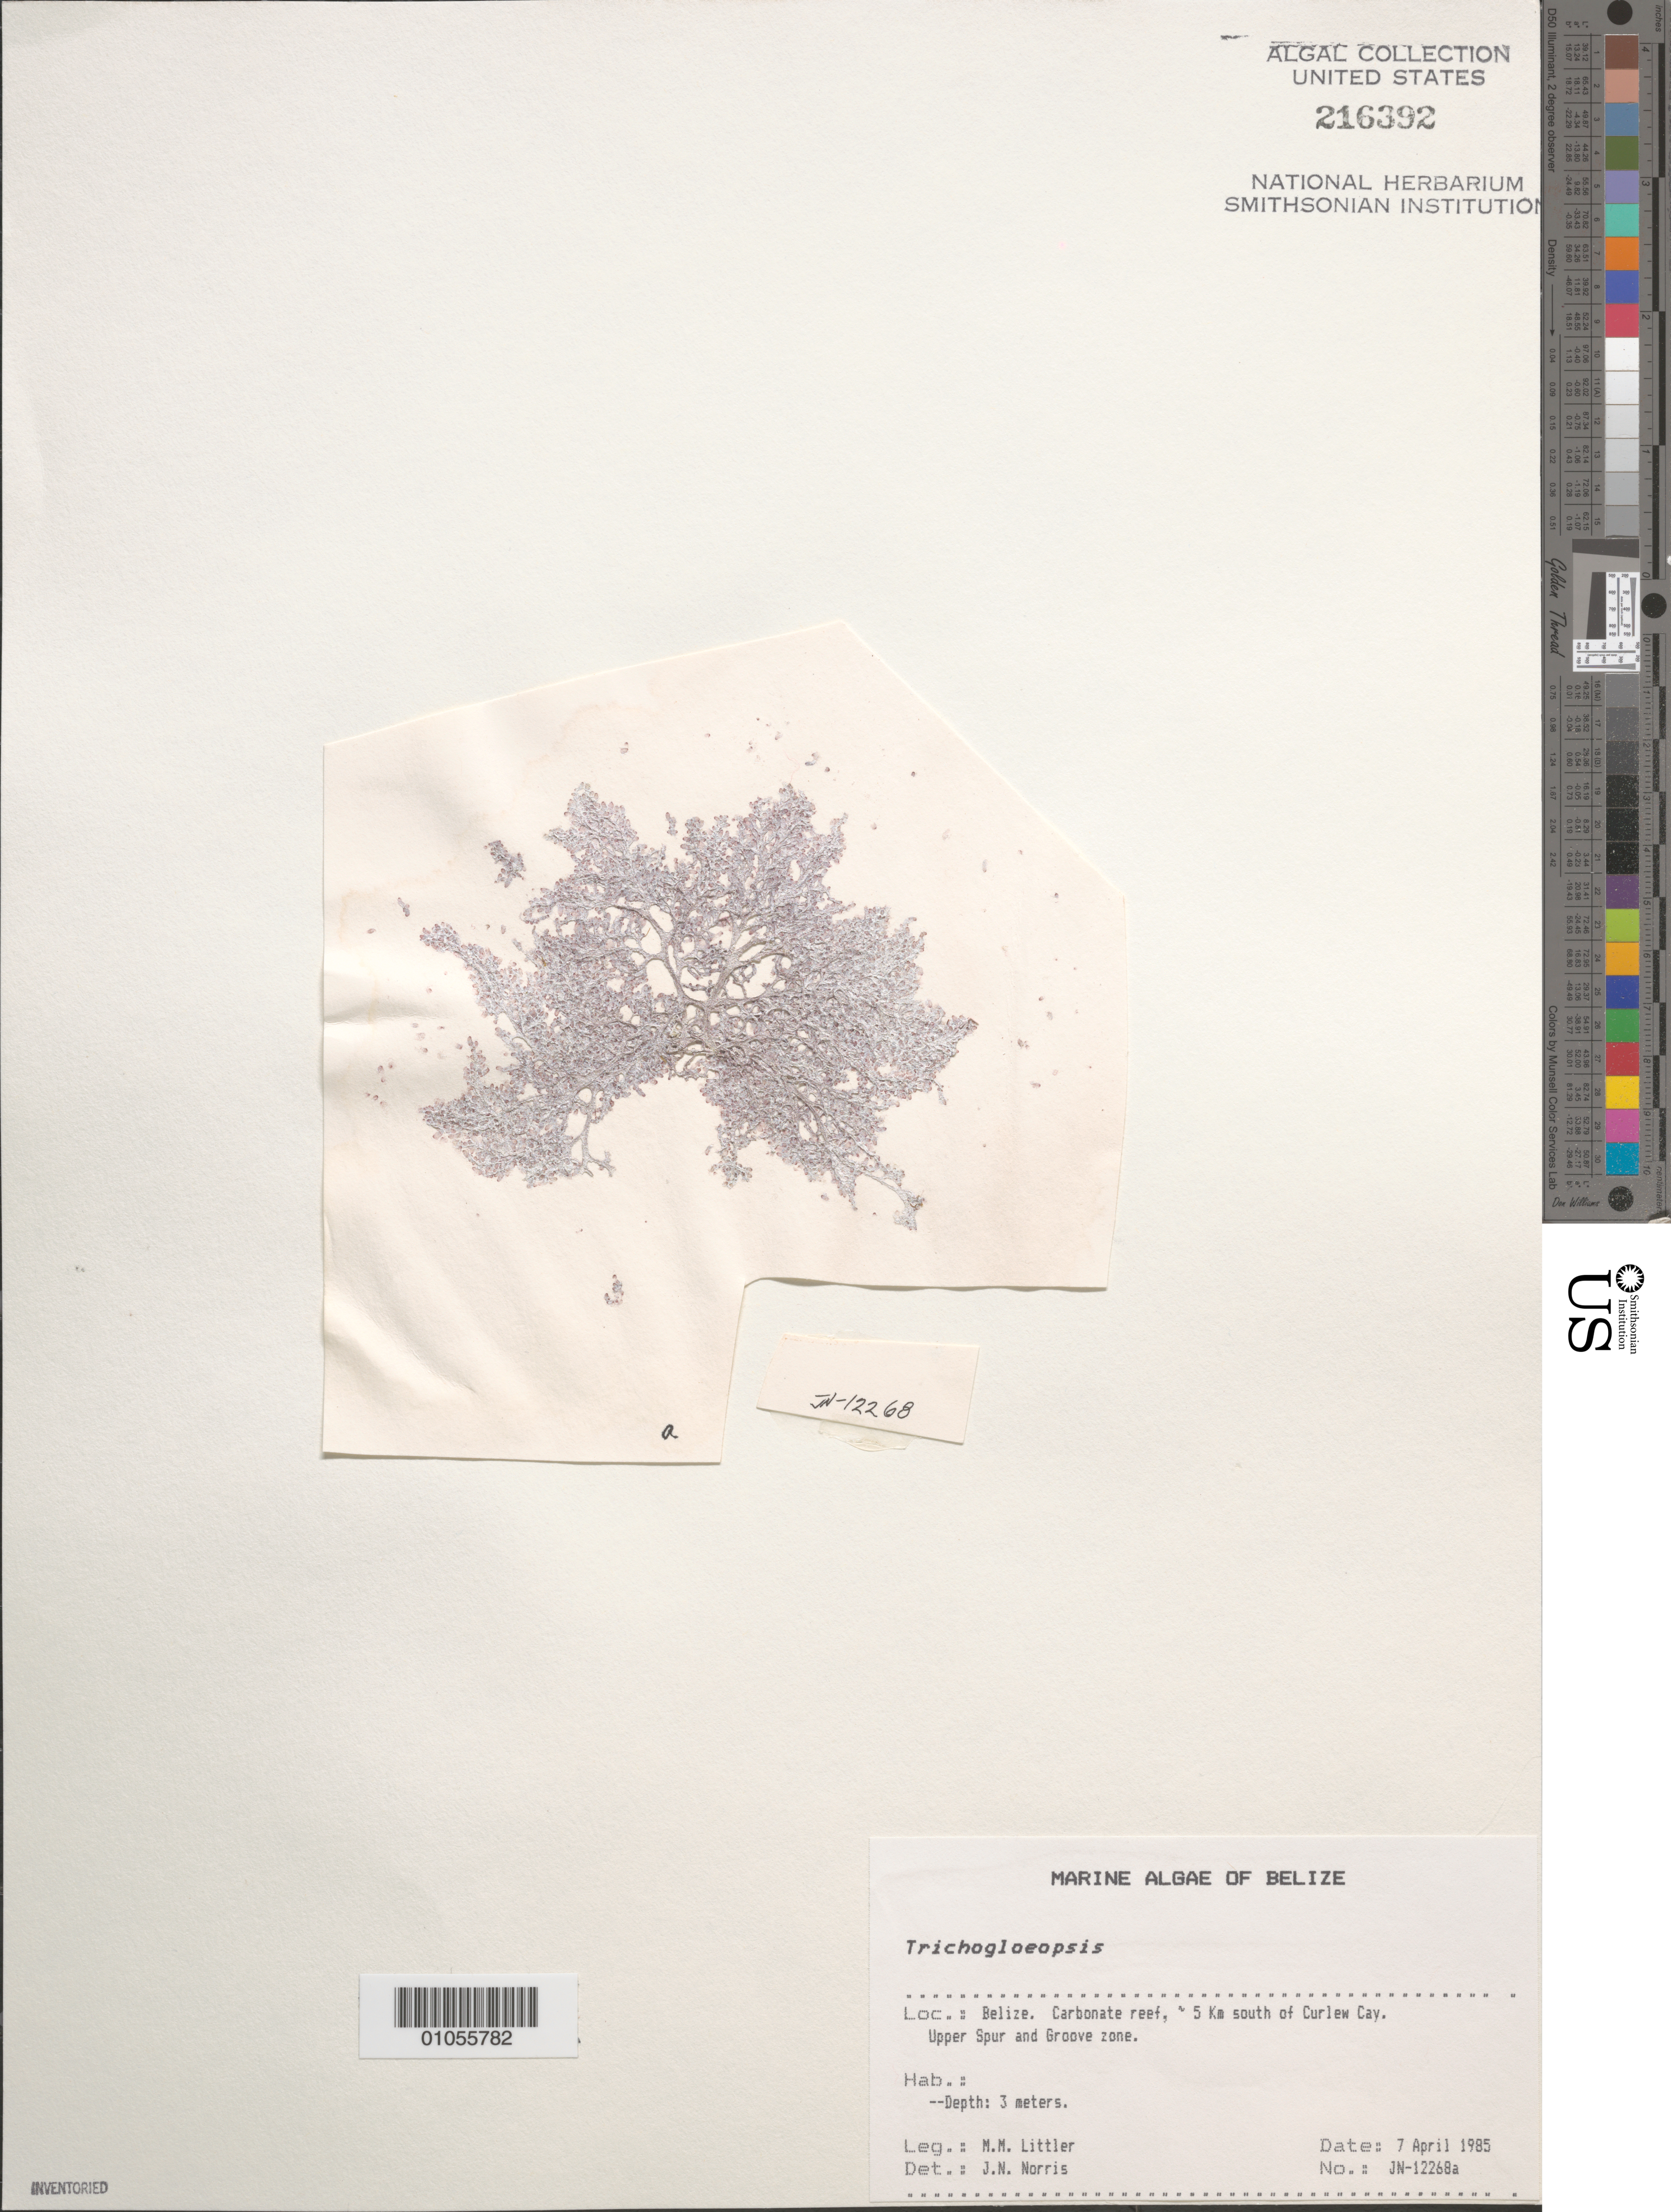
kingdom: Plantae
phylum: Rhodophyta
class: Florideophyceae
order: Nemaliales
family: Liagoraceae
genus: Trichogloeopsis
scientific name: Trichogloeopsis sp.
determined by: Norris, James N.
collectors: M. M. Littler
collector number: JN-12268A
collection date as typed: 07 Apr 1985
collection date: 1985-04-07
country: Belize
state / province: Stann Creek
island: Curlew Cay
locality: Carbonate reef ca. 5 km south of Curlew Cay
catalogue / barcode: US 216392